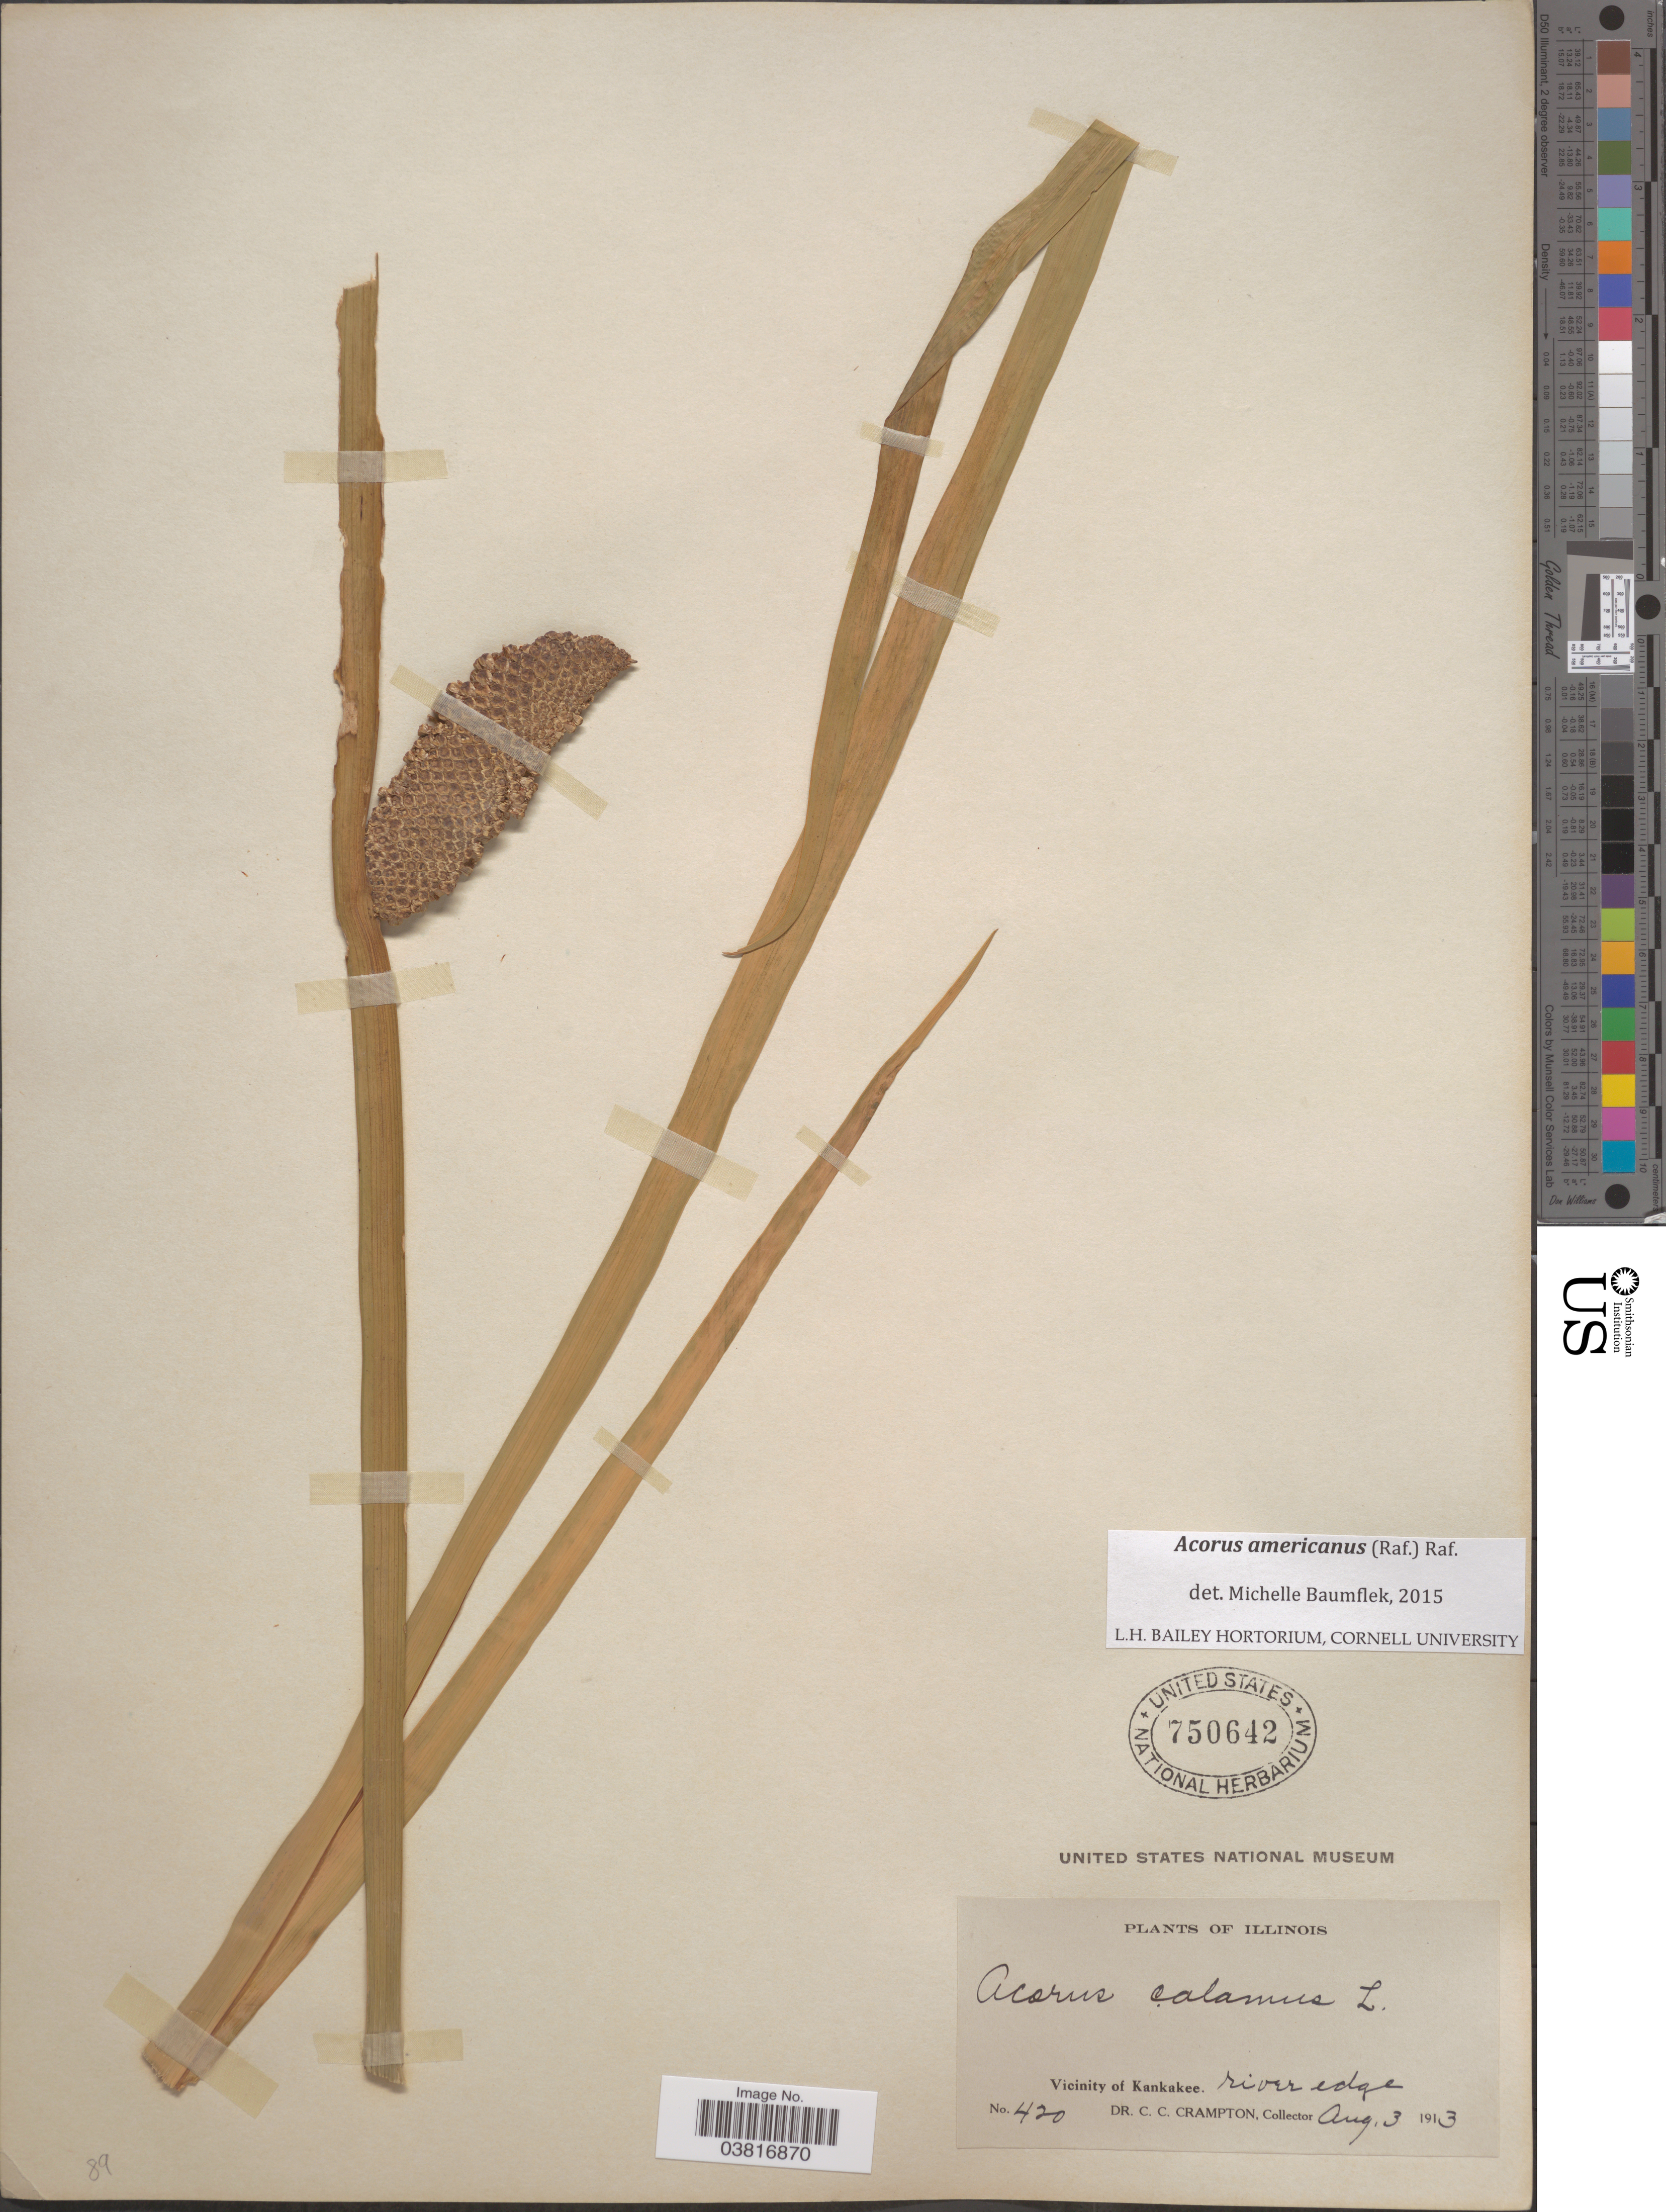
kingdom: Plantae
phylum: Tracheophyta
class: Liliopsida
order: Acorales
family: Acoraceae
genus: Acorus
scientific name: Acorus americanus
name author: (Raf.) Raf.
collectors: C. Crampton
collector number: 420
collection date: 1913-08-03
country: United States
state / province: Illinois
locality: Vicinity of Kankakee.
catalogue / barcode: US 750642